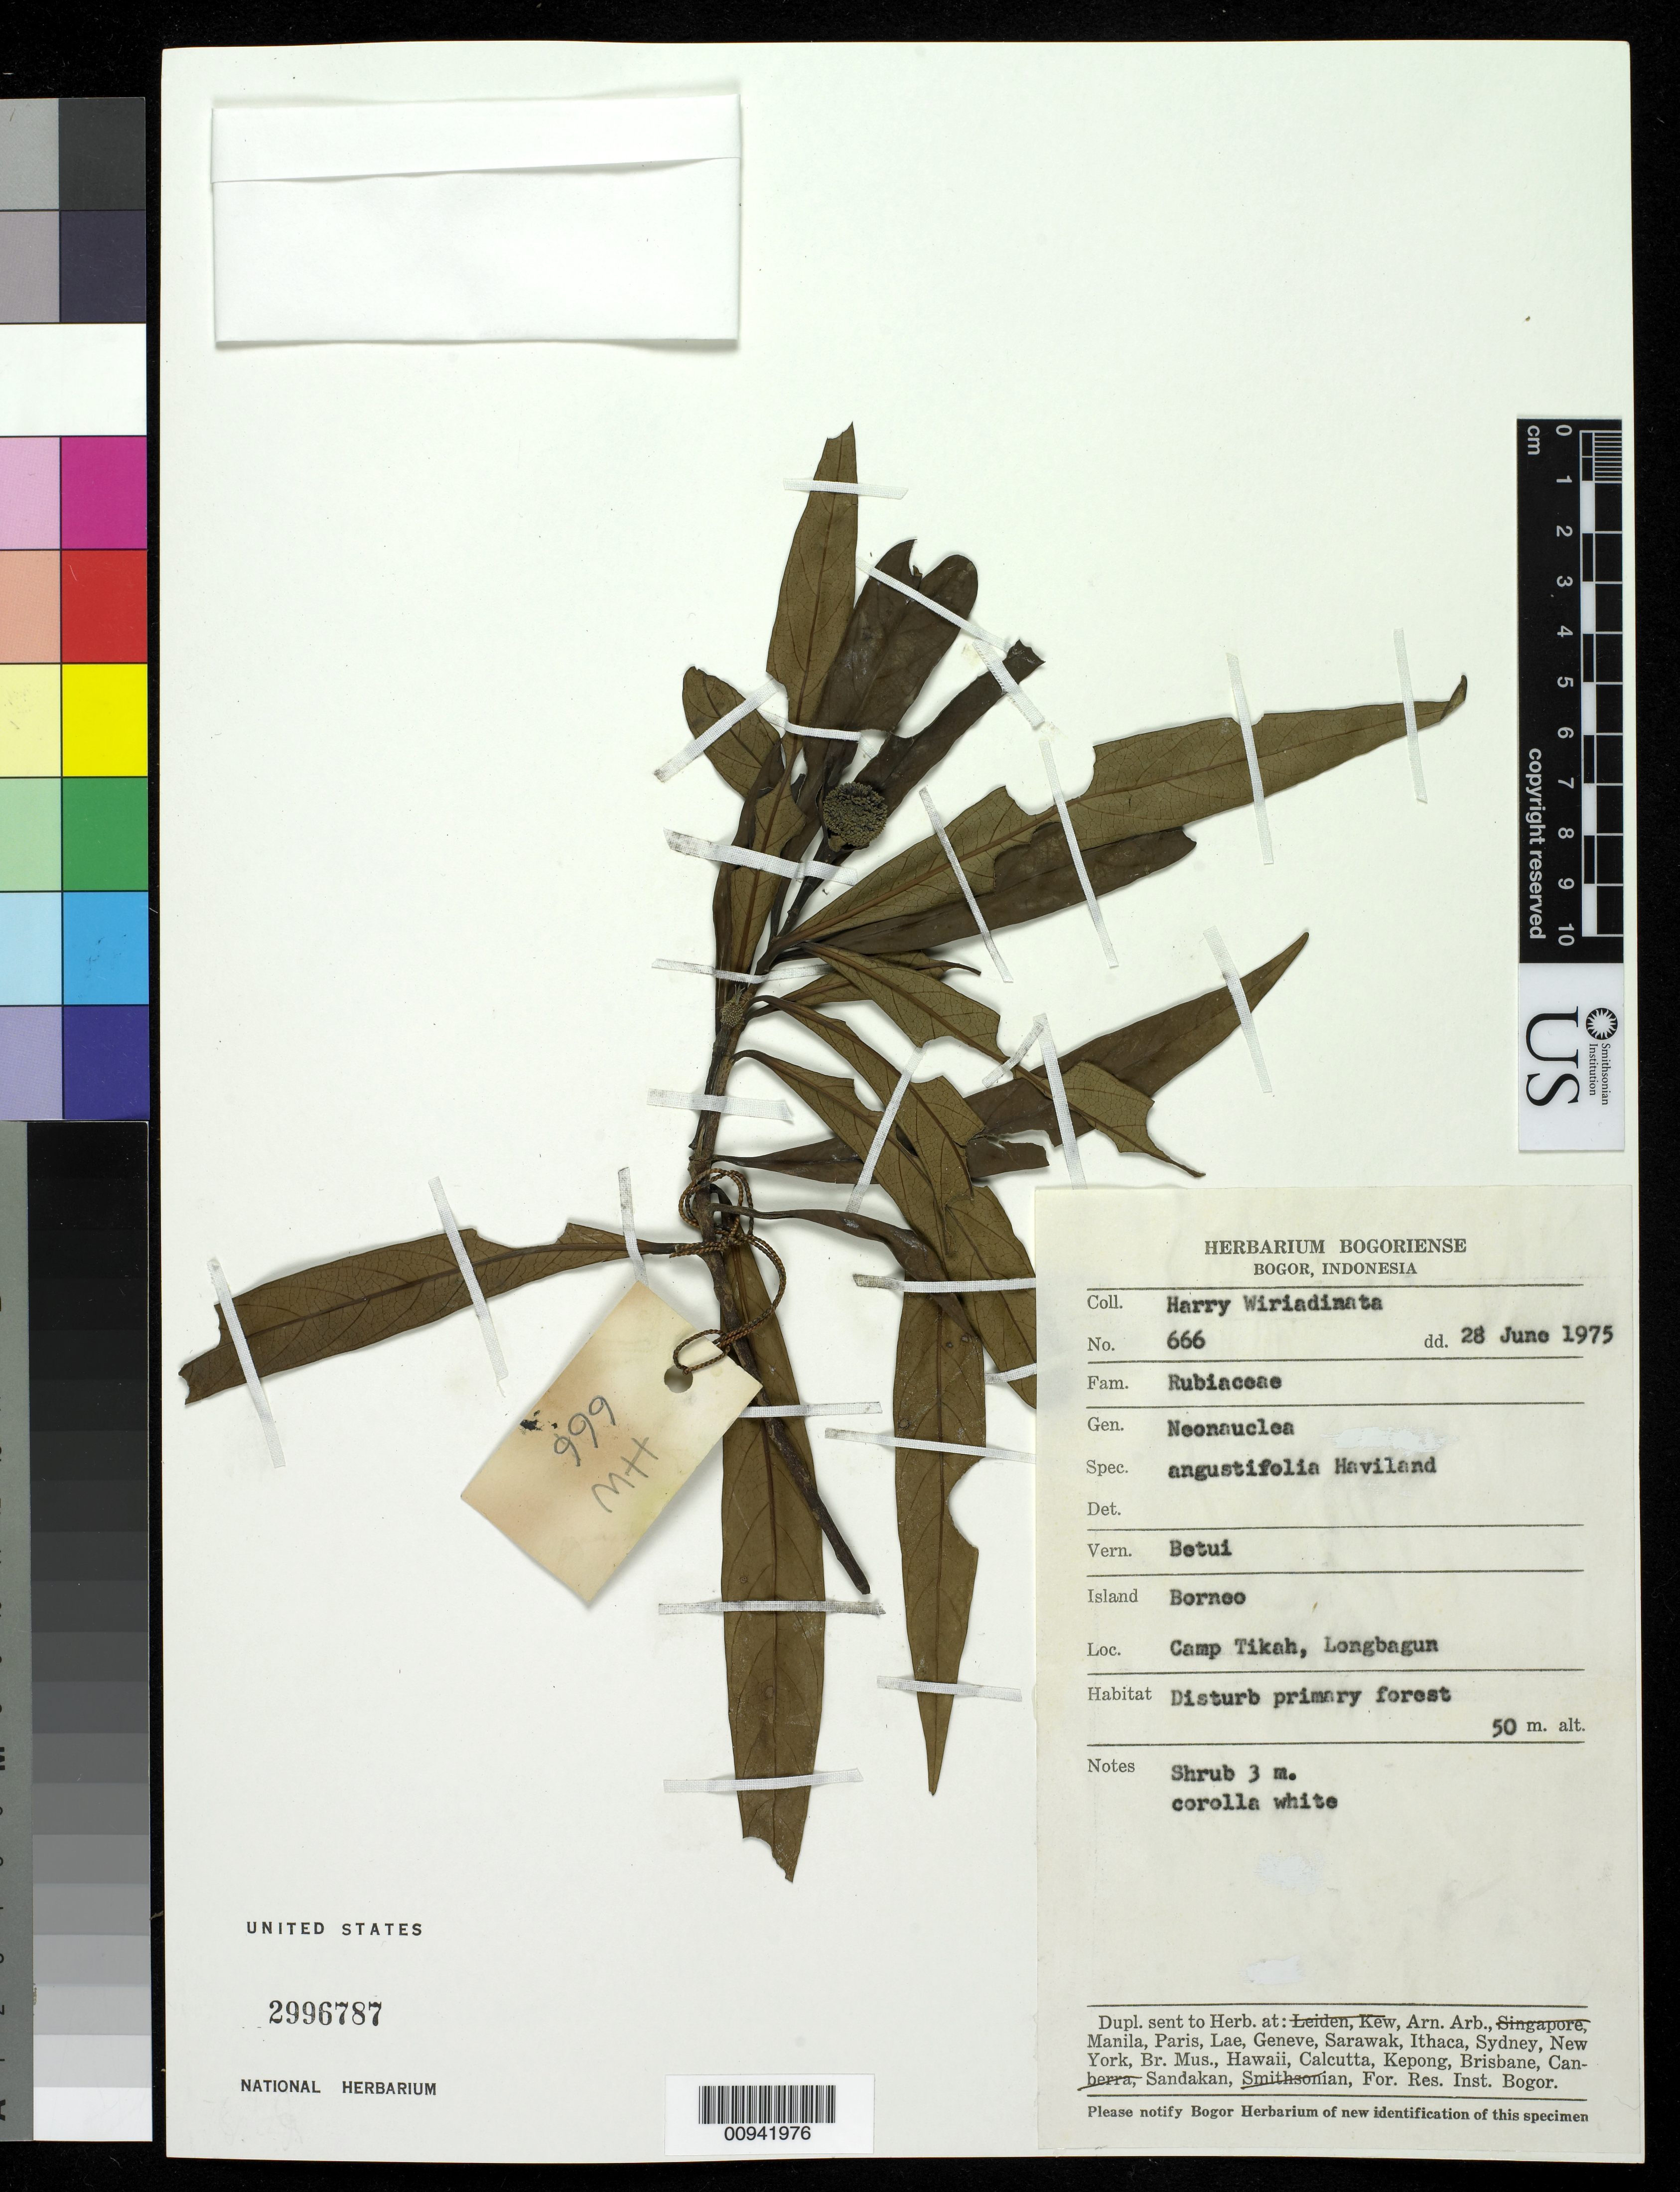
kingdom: Plantae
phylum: Tracheophyta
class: Magnoliopsida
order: Gentianales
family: Rubiaceae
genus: Neonauclea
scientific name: Neonauclea angustifolia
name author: (Havil.) Merr.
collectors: H. Wiriadinata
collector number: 666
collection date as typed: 28 Jun 1975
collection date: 1975-06-28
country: Indonesia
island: Borneo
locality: Camp Tikah, Longbagun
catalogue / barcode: US 2996787